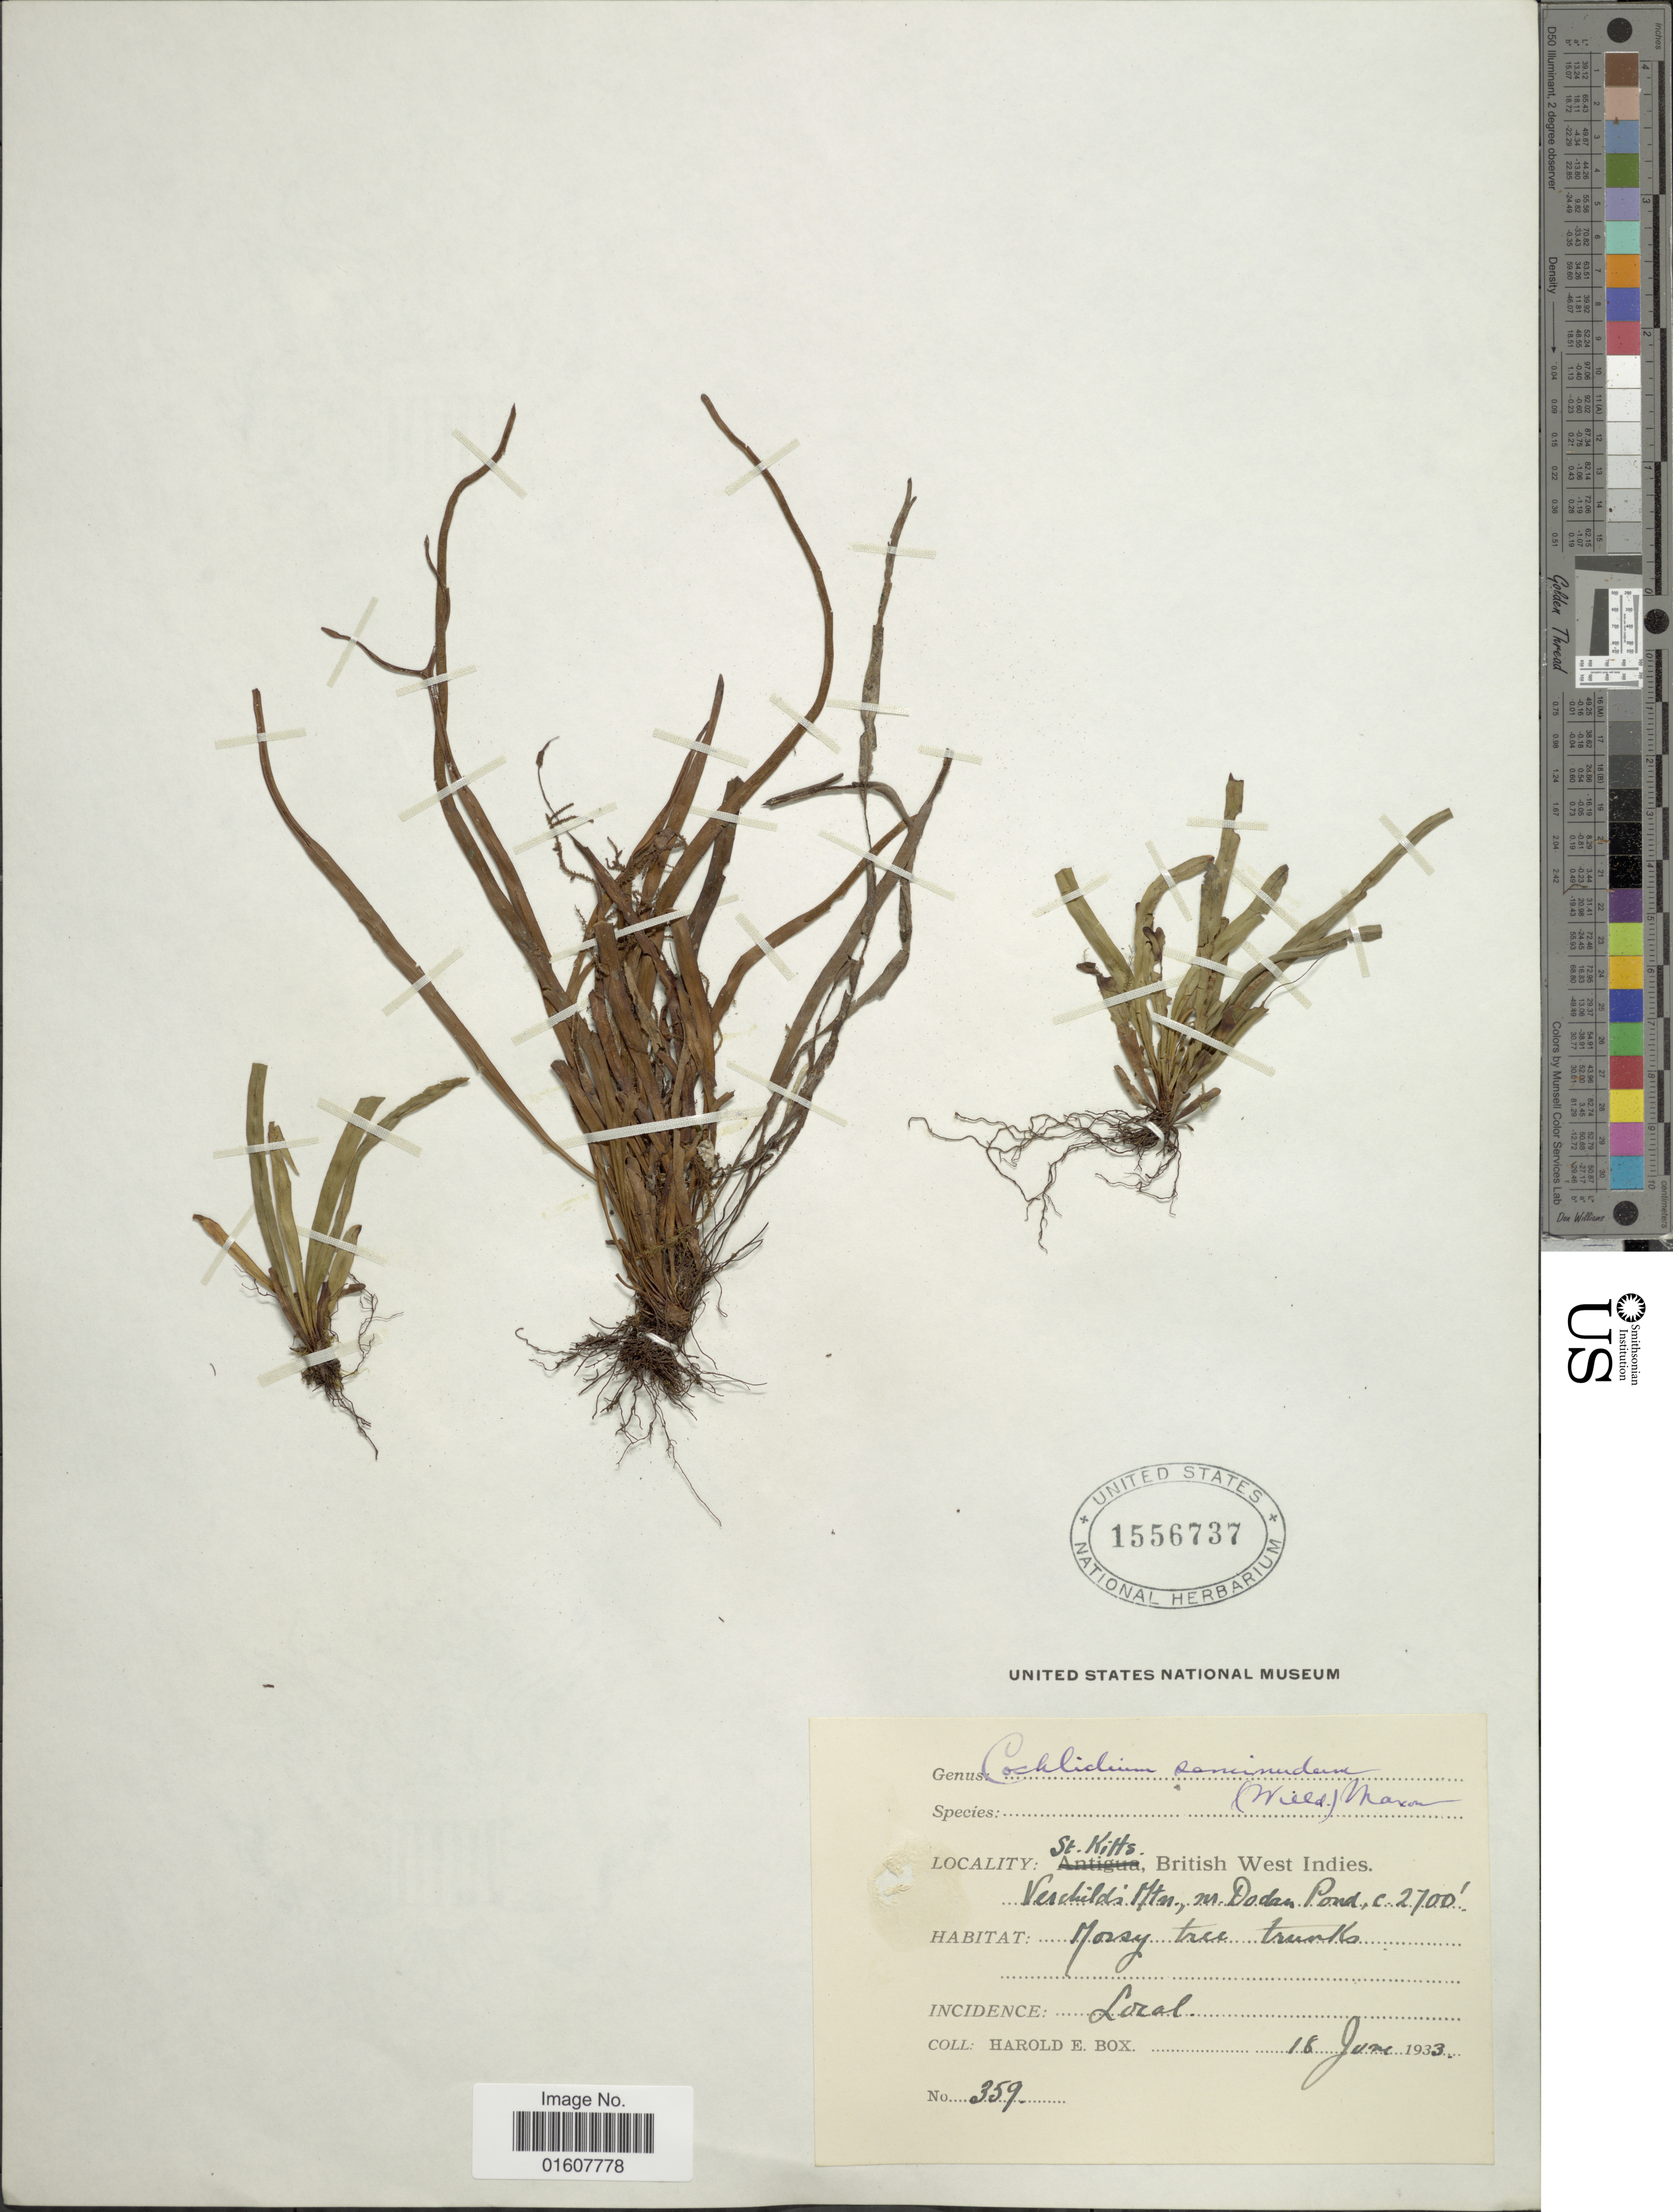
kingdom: Plantae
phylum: Tracheophyta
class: Polypodiopsida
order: Polypodiales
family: Polypodiaceae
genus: Cochlidium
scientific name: Cochlidium seminudum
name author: (Willd.) Maxon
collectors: H. E. Box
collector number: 359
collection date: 1933-06-18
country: St. Christopher-Nevis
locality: St. Kitts, British West Indies, Verchilds, m Dodam Pond [interpreted]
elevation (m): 823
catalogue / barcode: US 1556737